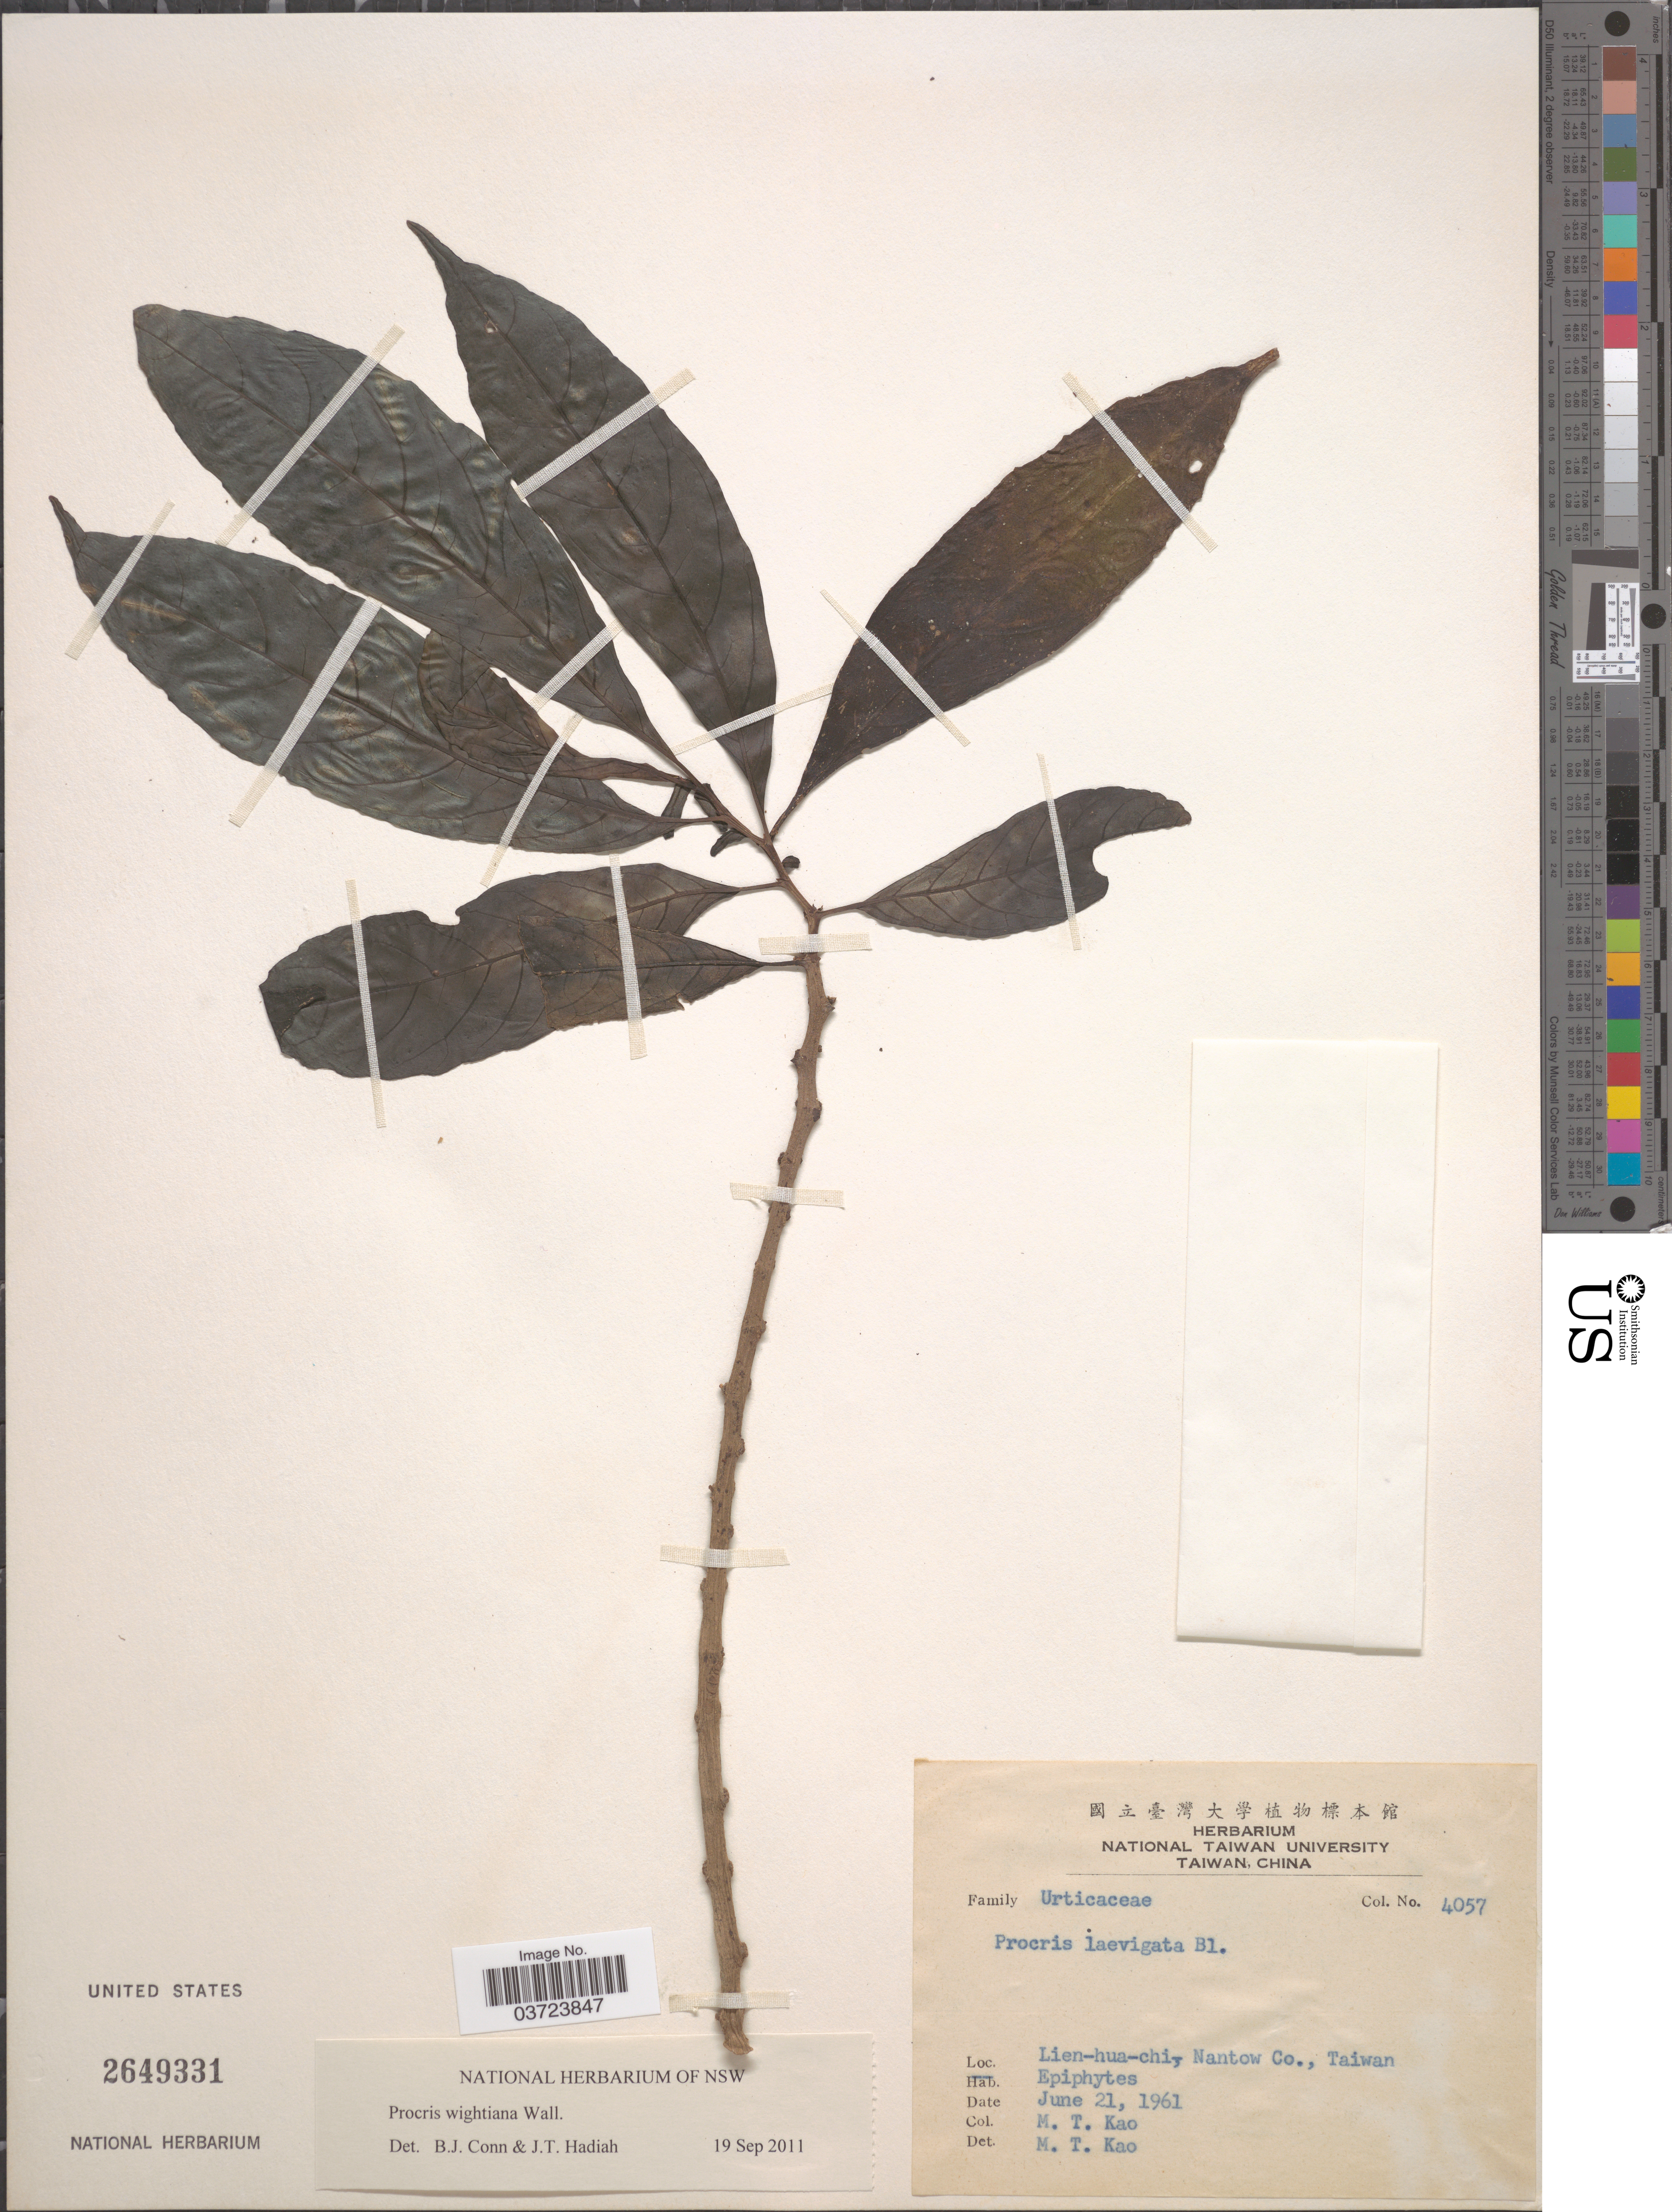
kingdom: Plantae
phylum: Tracheophyta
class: Magnoliopsida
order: Rosales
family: Urticaceae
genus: Procris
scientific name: Procris wightiana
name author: Wall. ex Wedd.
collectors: M. T. Kao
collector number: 4057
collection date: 1961-06-21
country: Taiwan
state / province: Nantou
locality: Lien-hua-chi, Nantow Co.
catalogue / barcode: US 2649331